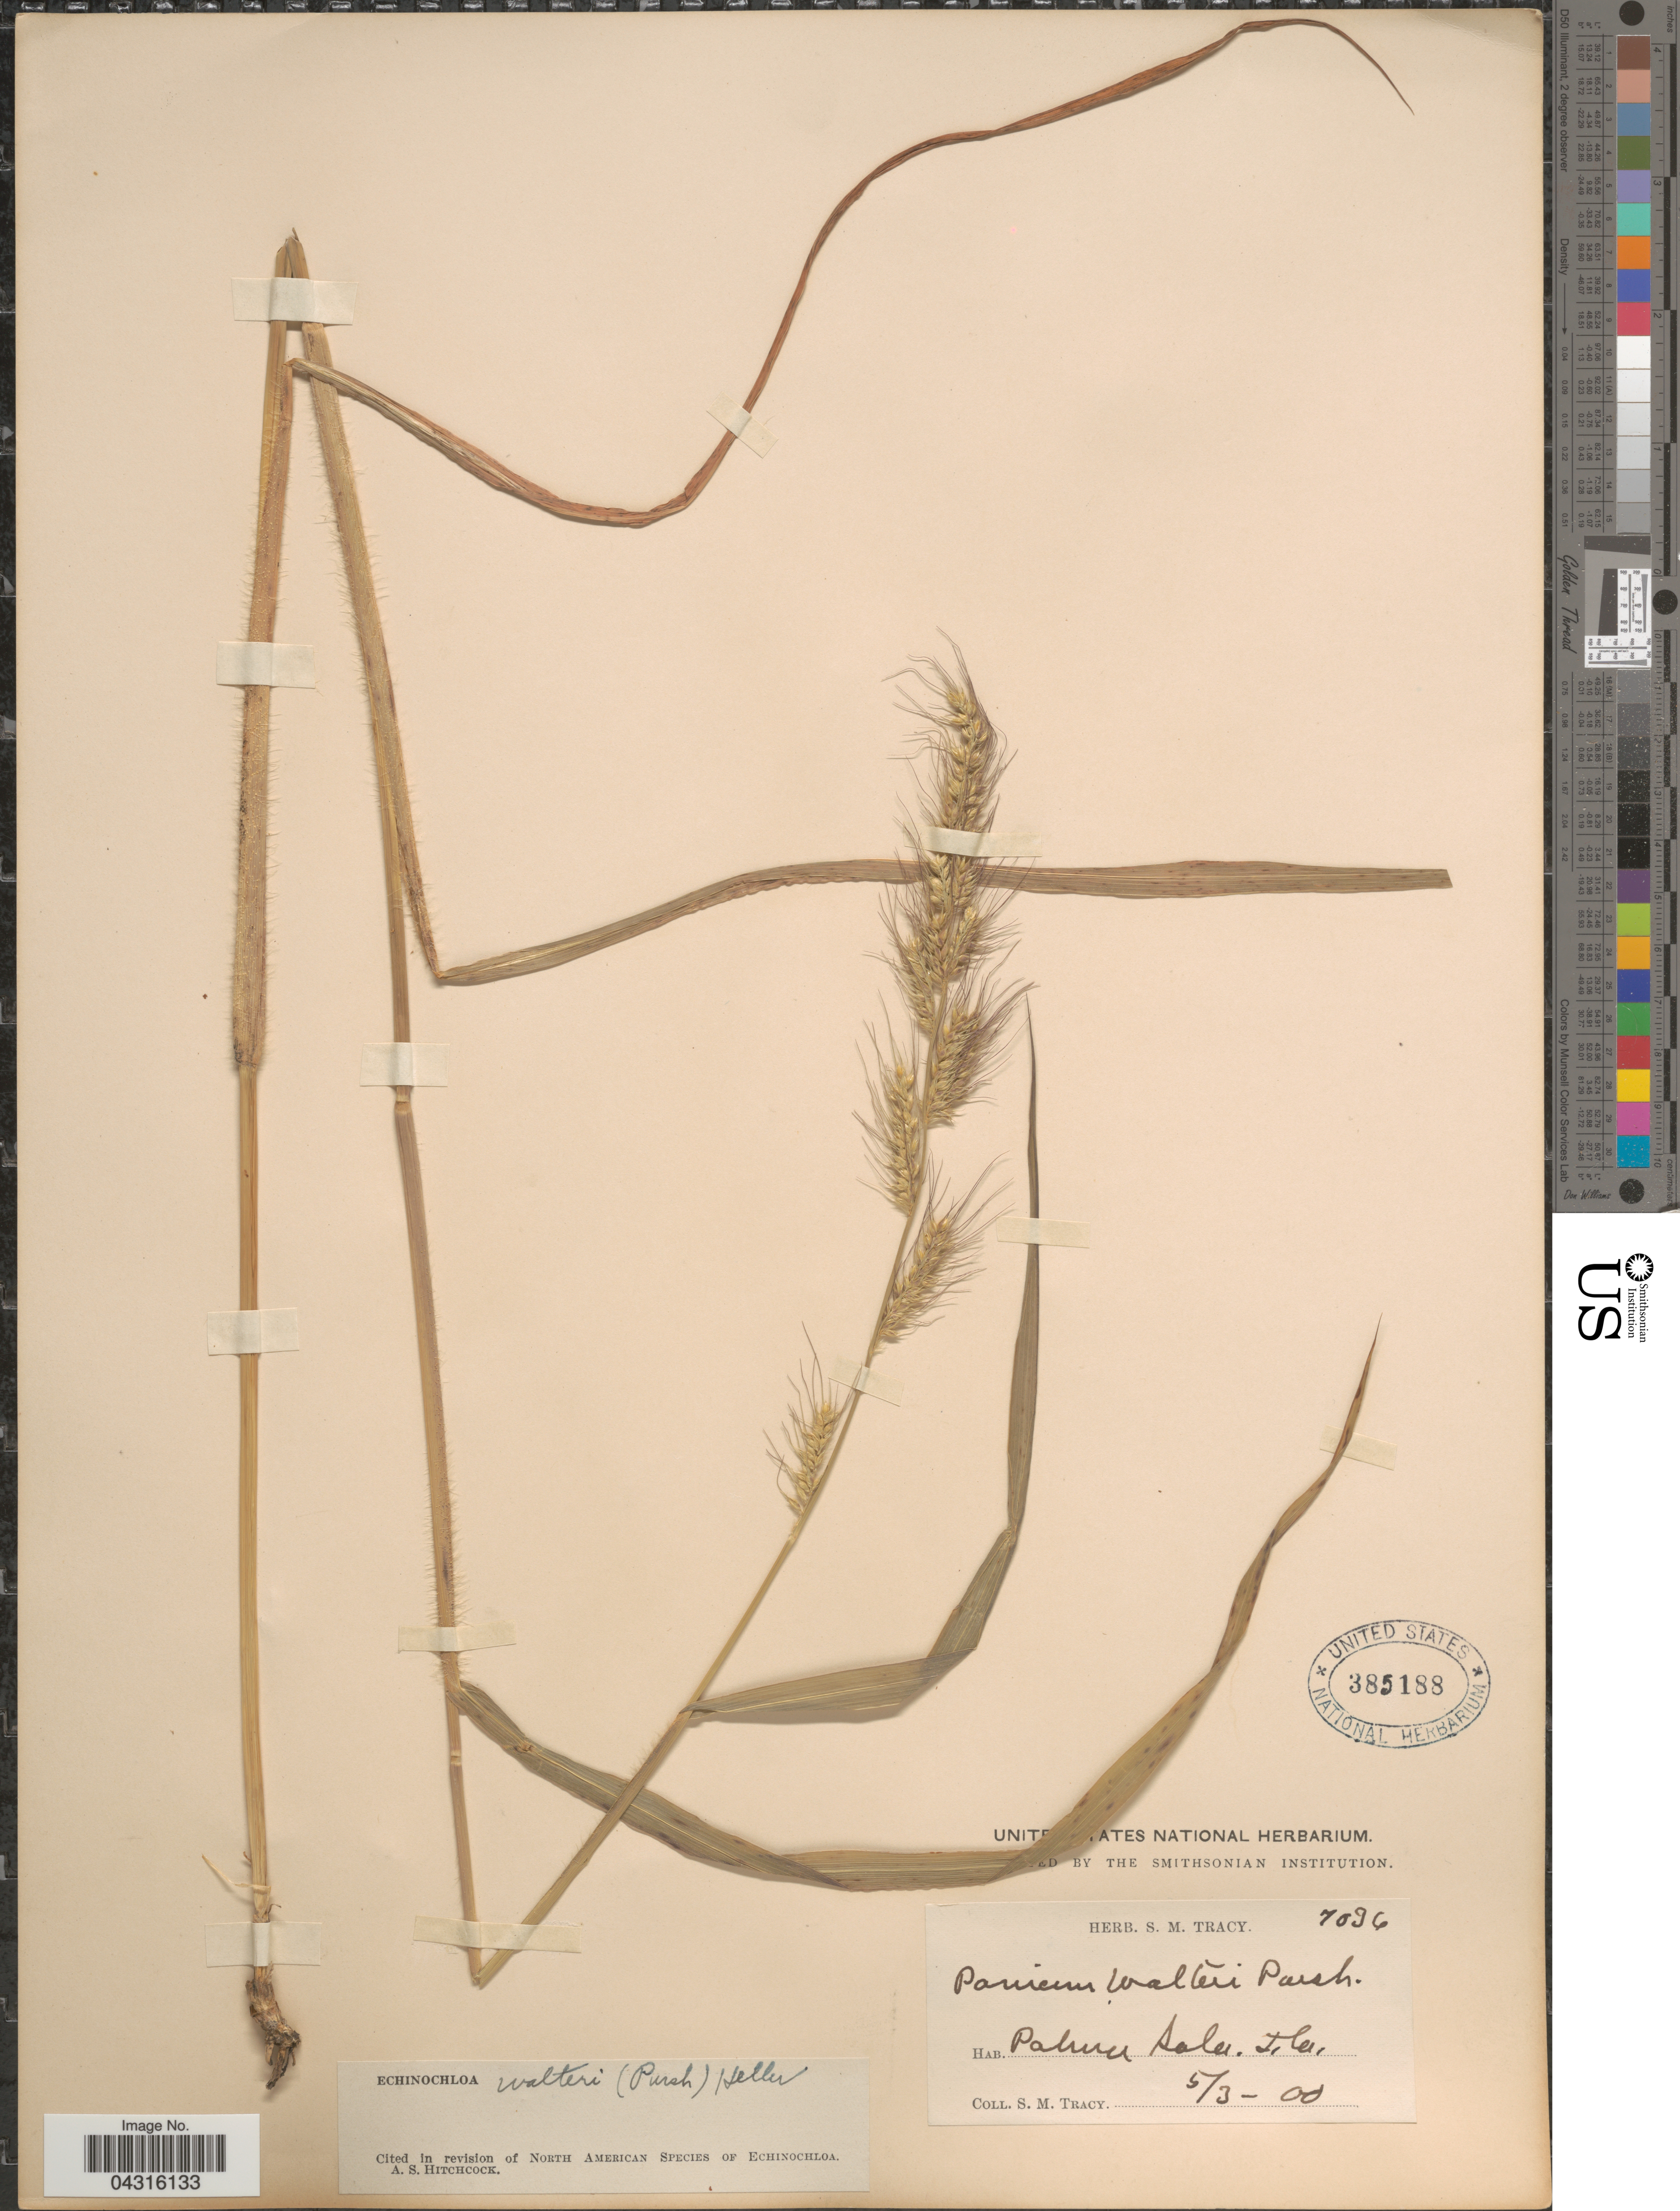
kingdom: Plantae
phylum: Tracheophyta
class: Liliopsida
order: Poales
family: Poaceae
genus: Echinochloa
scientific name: Echinochloa walteri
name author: (Pursh) A. Heller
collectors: S. M. Tracy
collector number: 7096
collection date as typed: Transcribed d/m/y: 3/5/0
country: United States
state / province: Florida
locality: Palmer Lake.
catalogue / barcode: US 385188